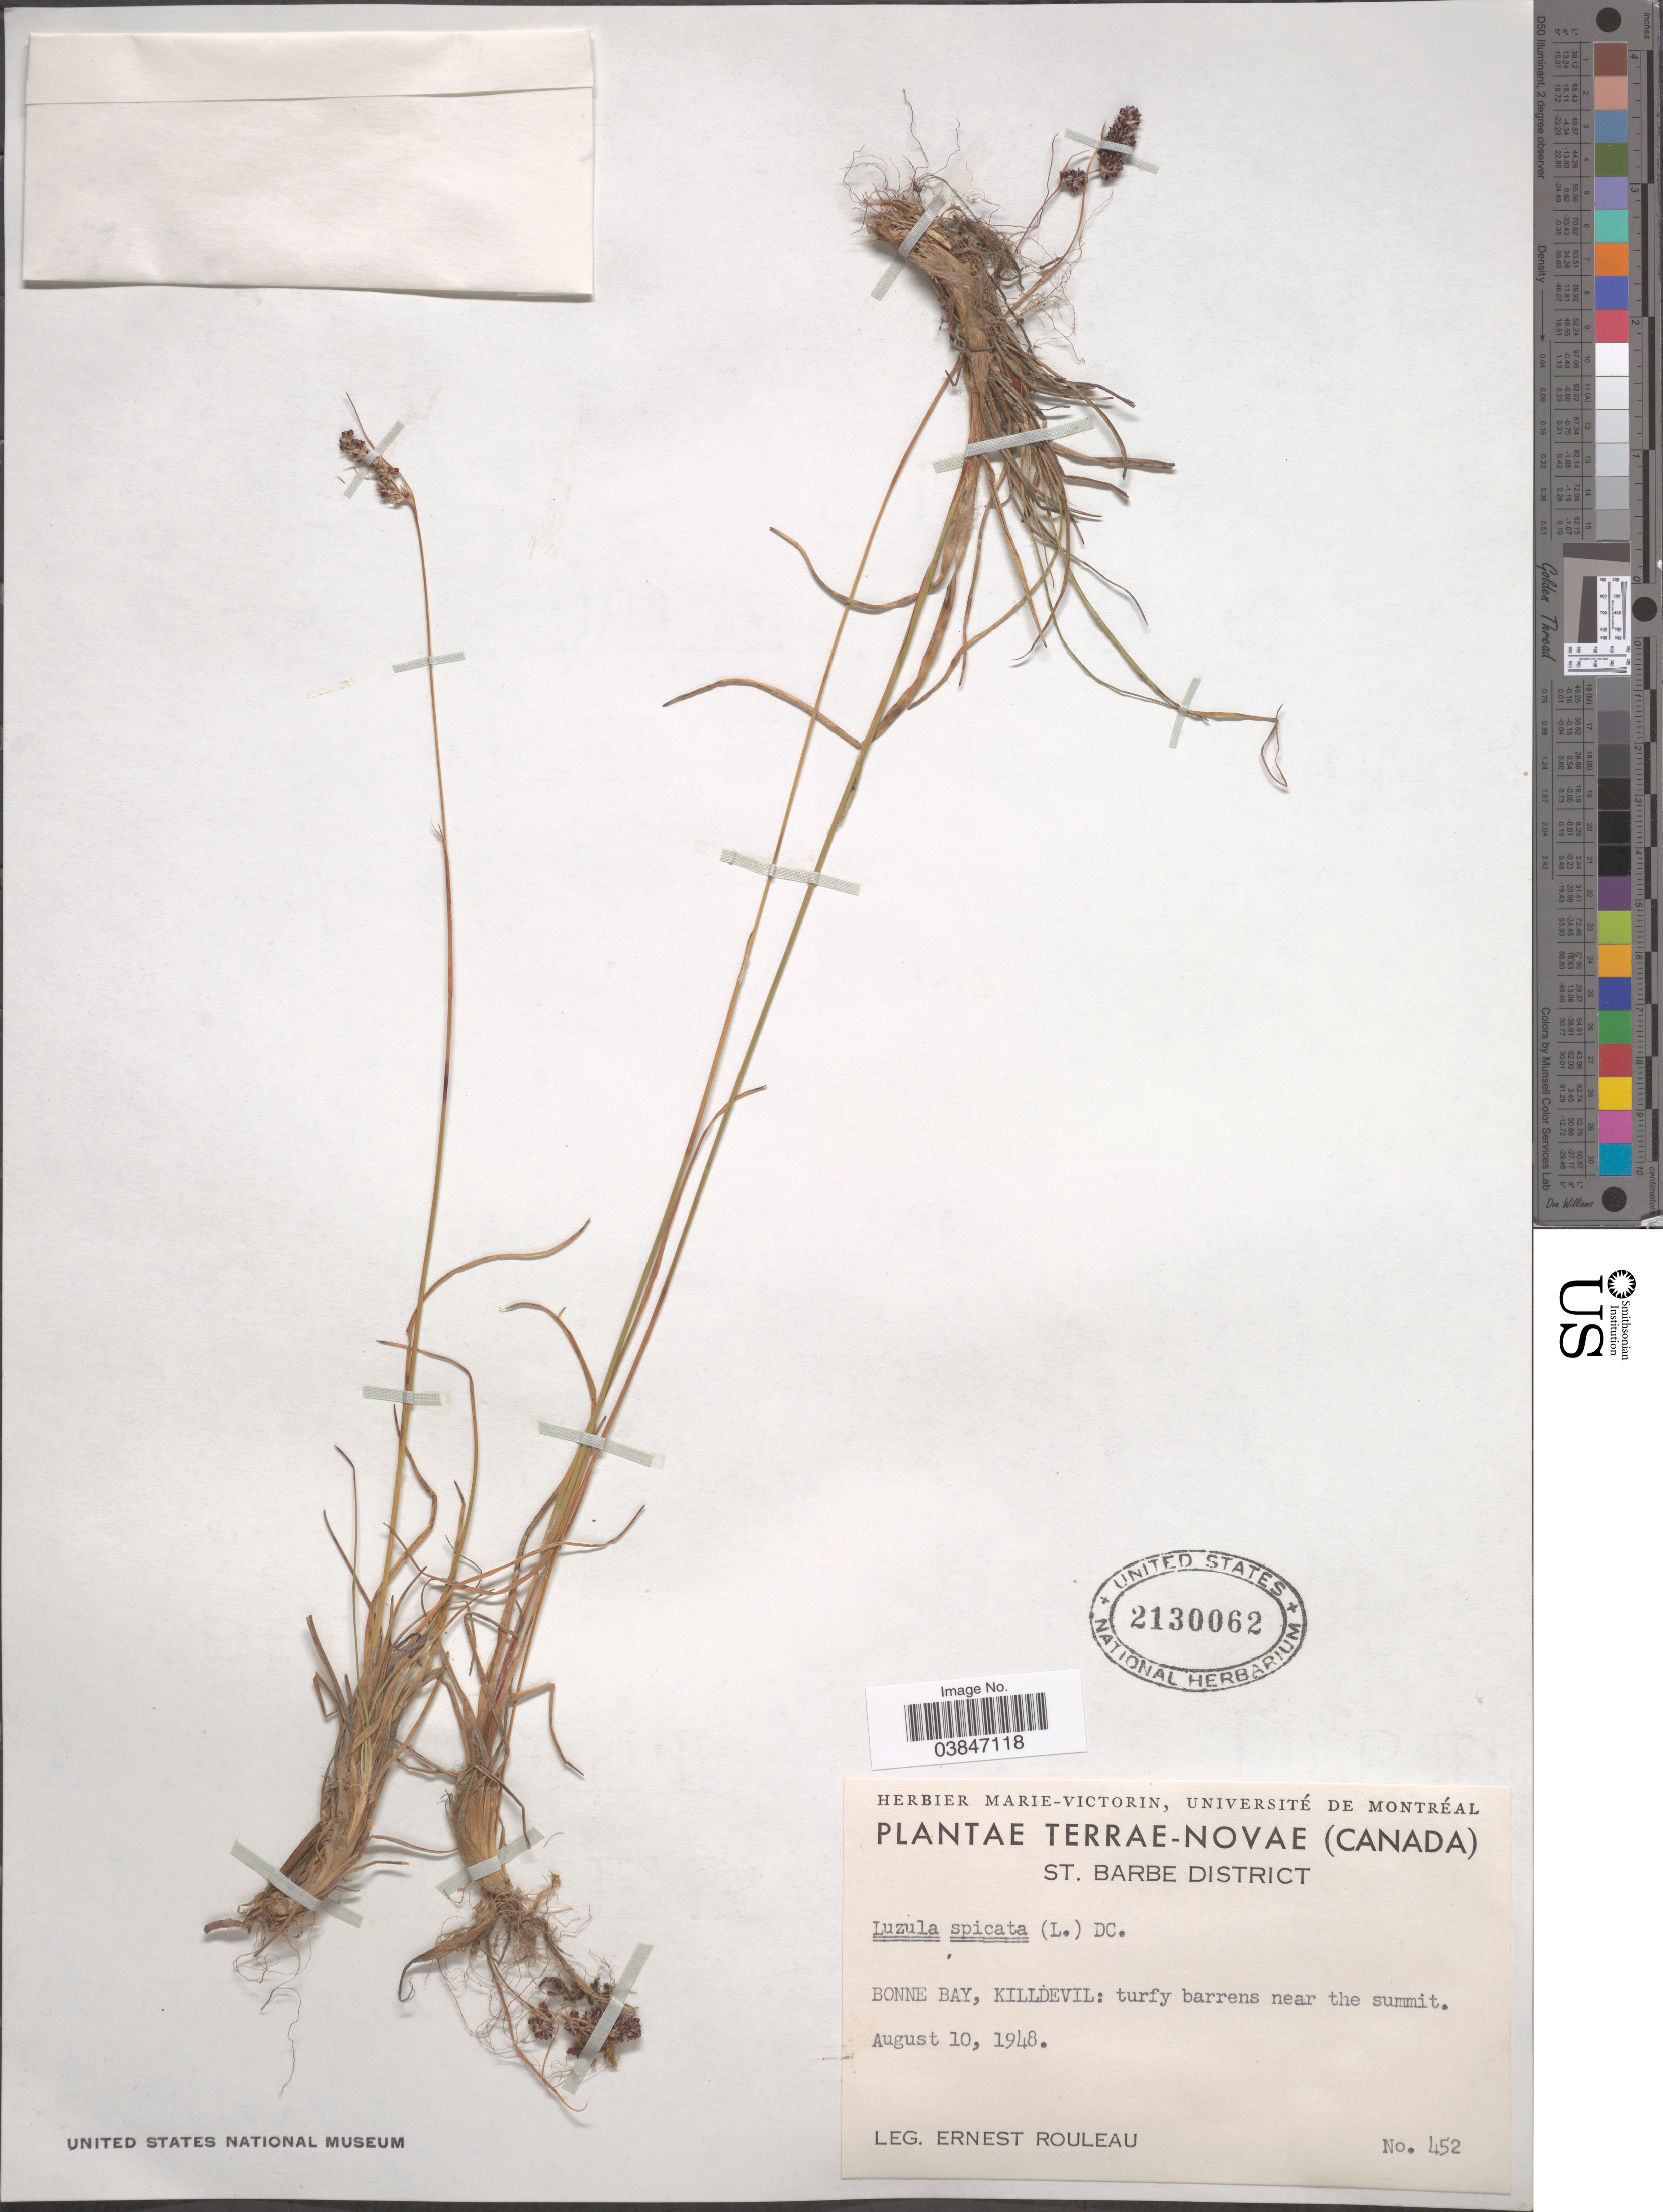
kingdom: Plantae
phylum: Tracheophyta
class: Liliopsida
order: Poales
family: Juncaceae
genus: Luzula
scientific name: Luzula spicata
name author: (L.) DC.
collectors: J. Rouleau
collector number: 452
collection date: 1948-08-10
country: Canada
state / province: Newfoundland and Labrador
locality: Terrae-Novae. St. Barbe District. Bonne Bay, Killdevil.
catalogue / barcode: US 2130062